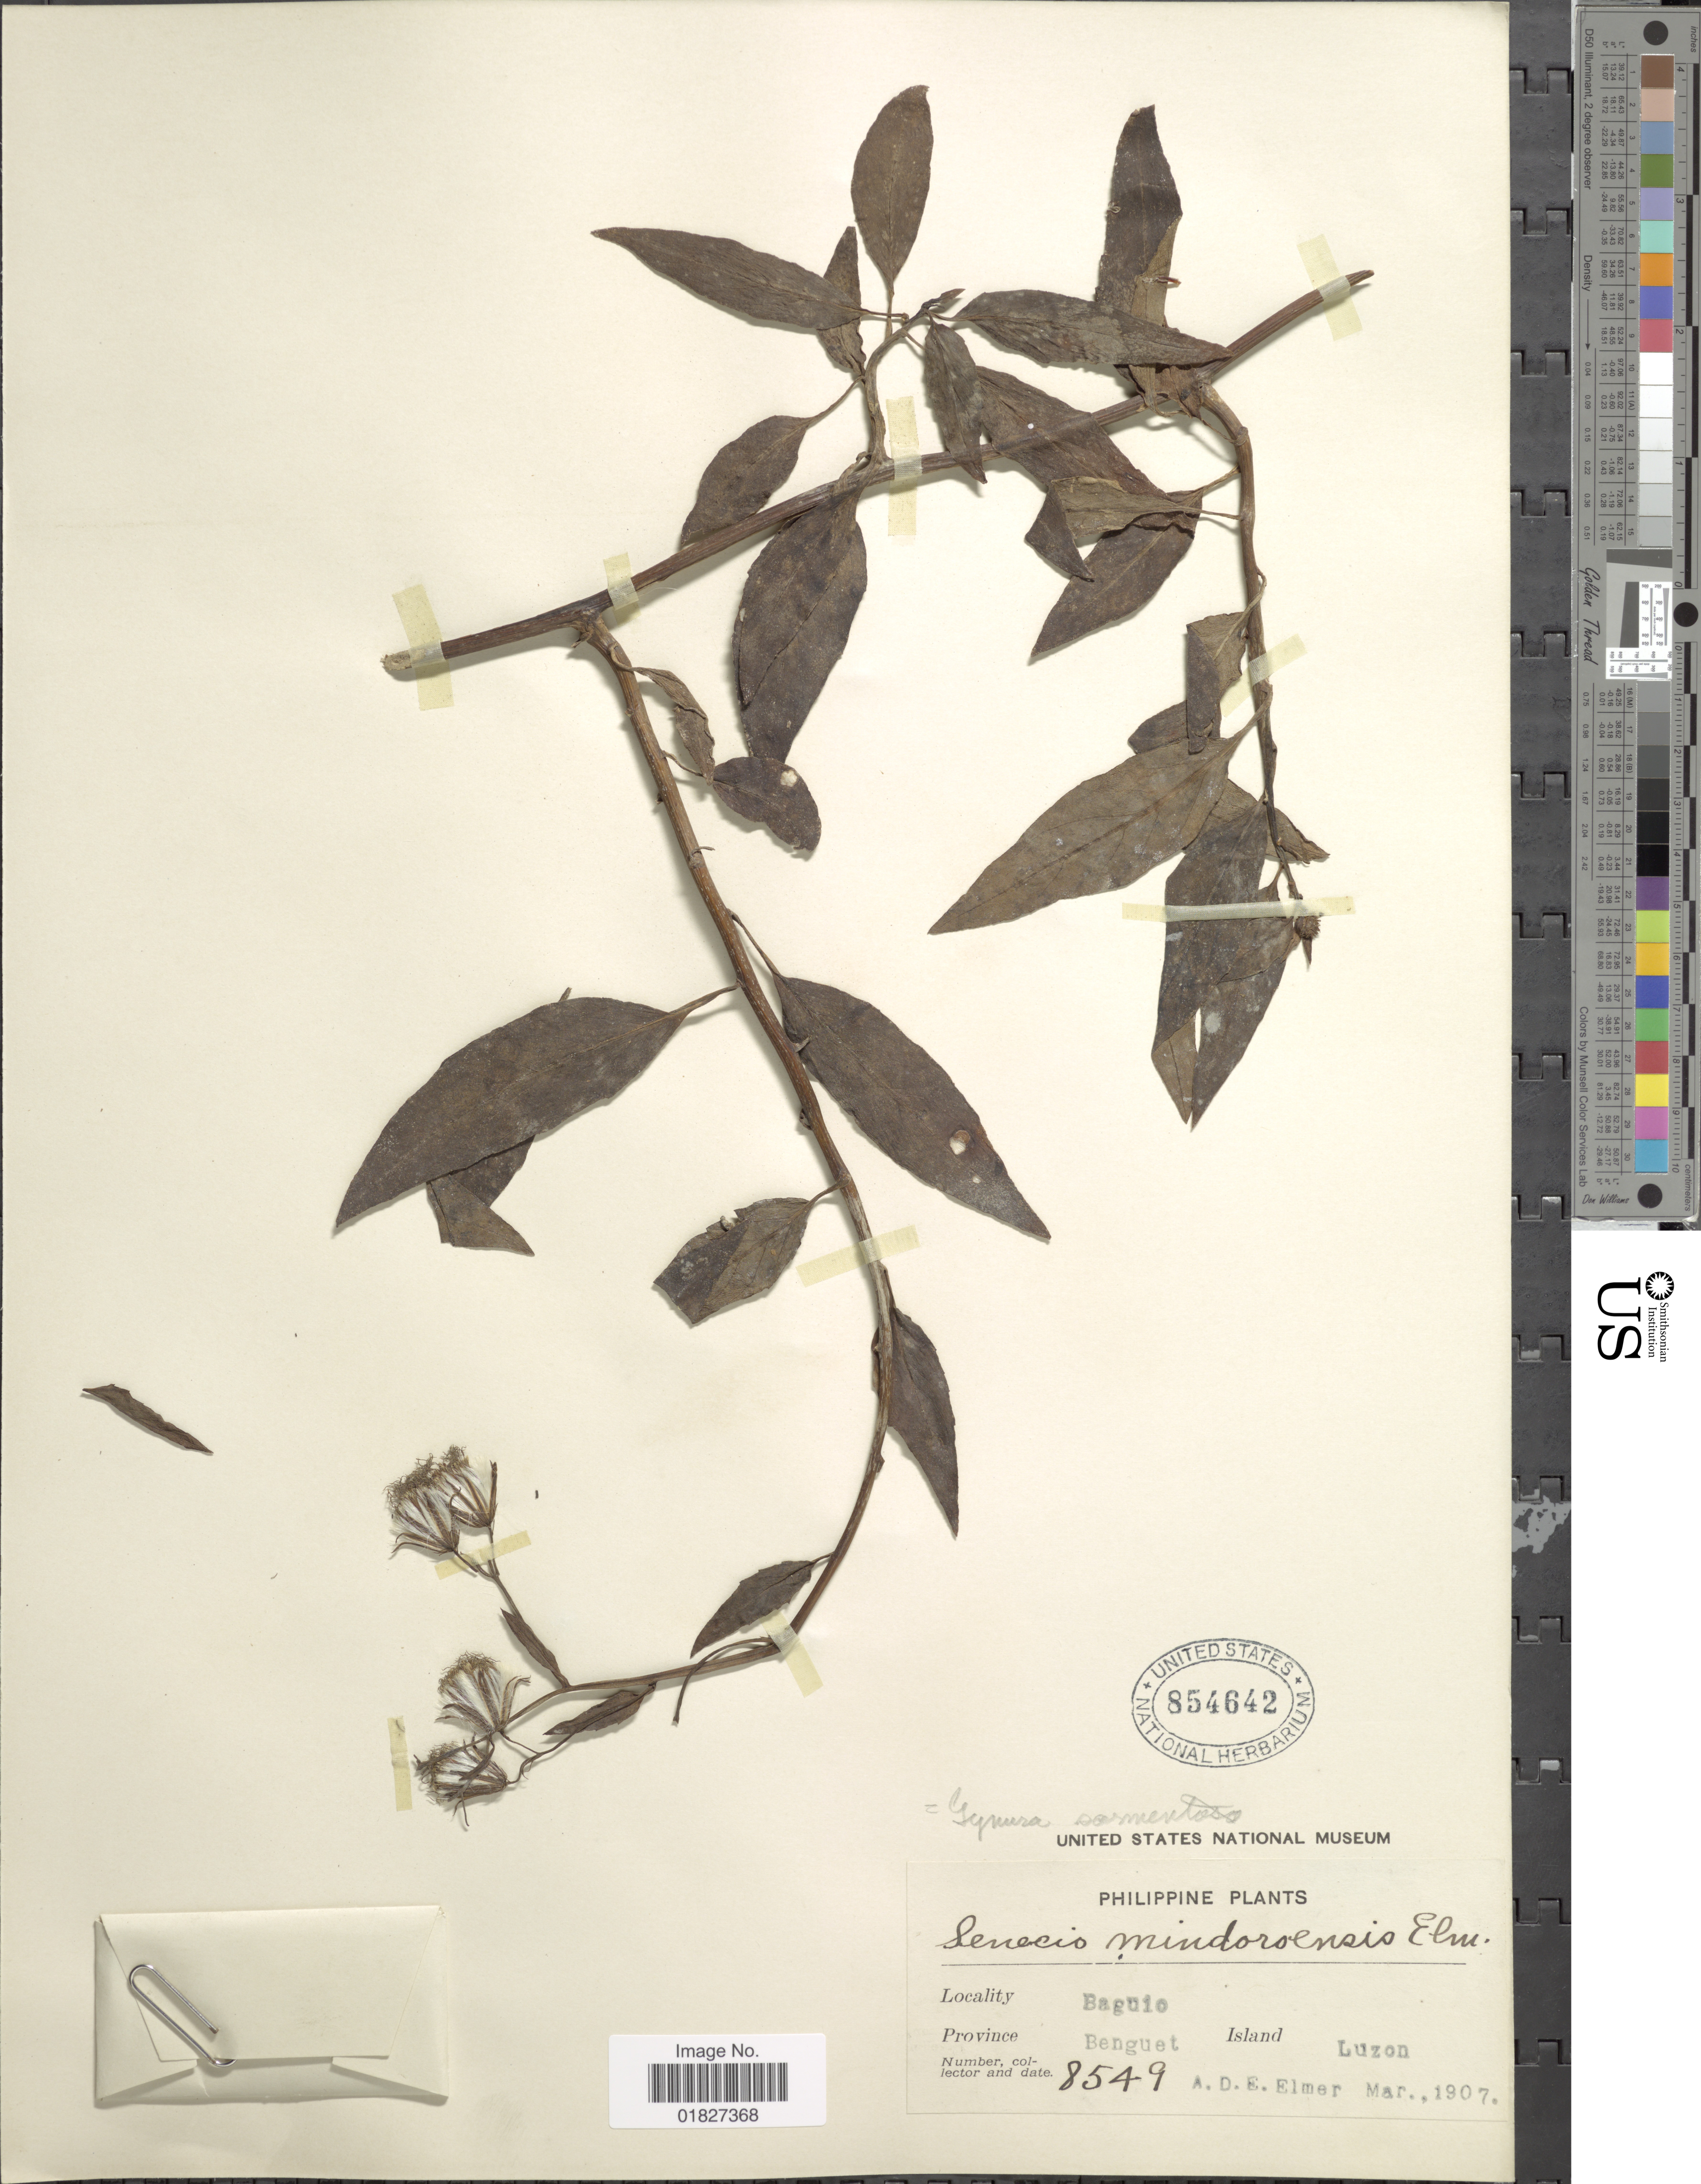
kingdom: Plantae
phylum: Tracheophyta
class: Magnoliopsida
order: Asterales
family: Asteraceae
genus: Gynura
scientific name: Gynura procumbens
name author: (Lour.) Merr.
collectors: A. D. E. Elmer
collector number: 8549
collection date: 1907-03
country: Philippines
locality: Baguio, Province Benguet, Island Luzon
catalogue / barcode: US 854642